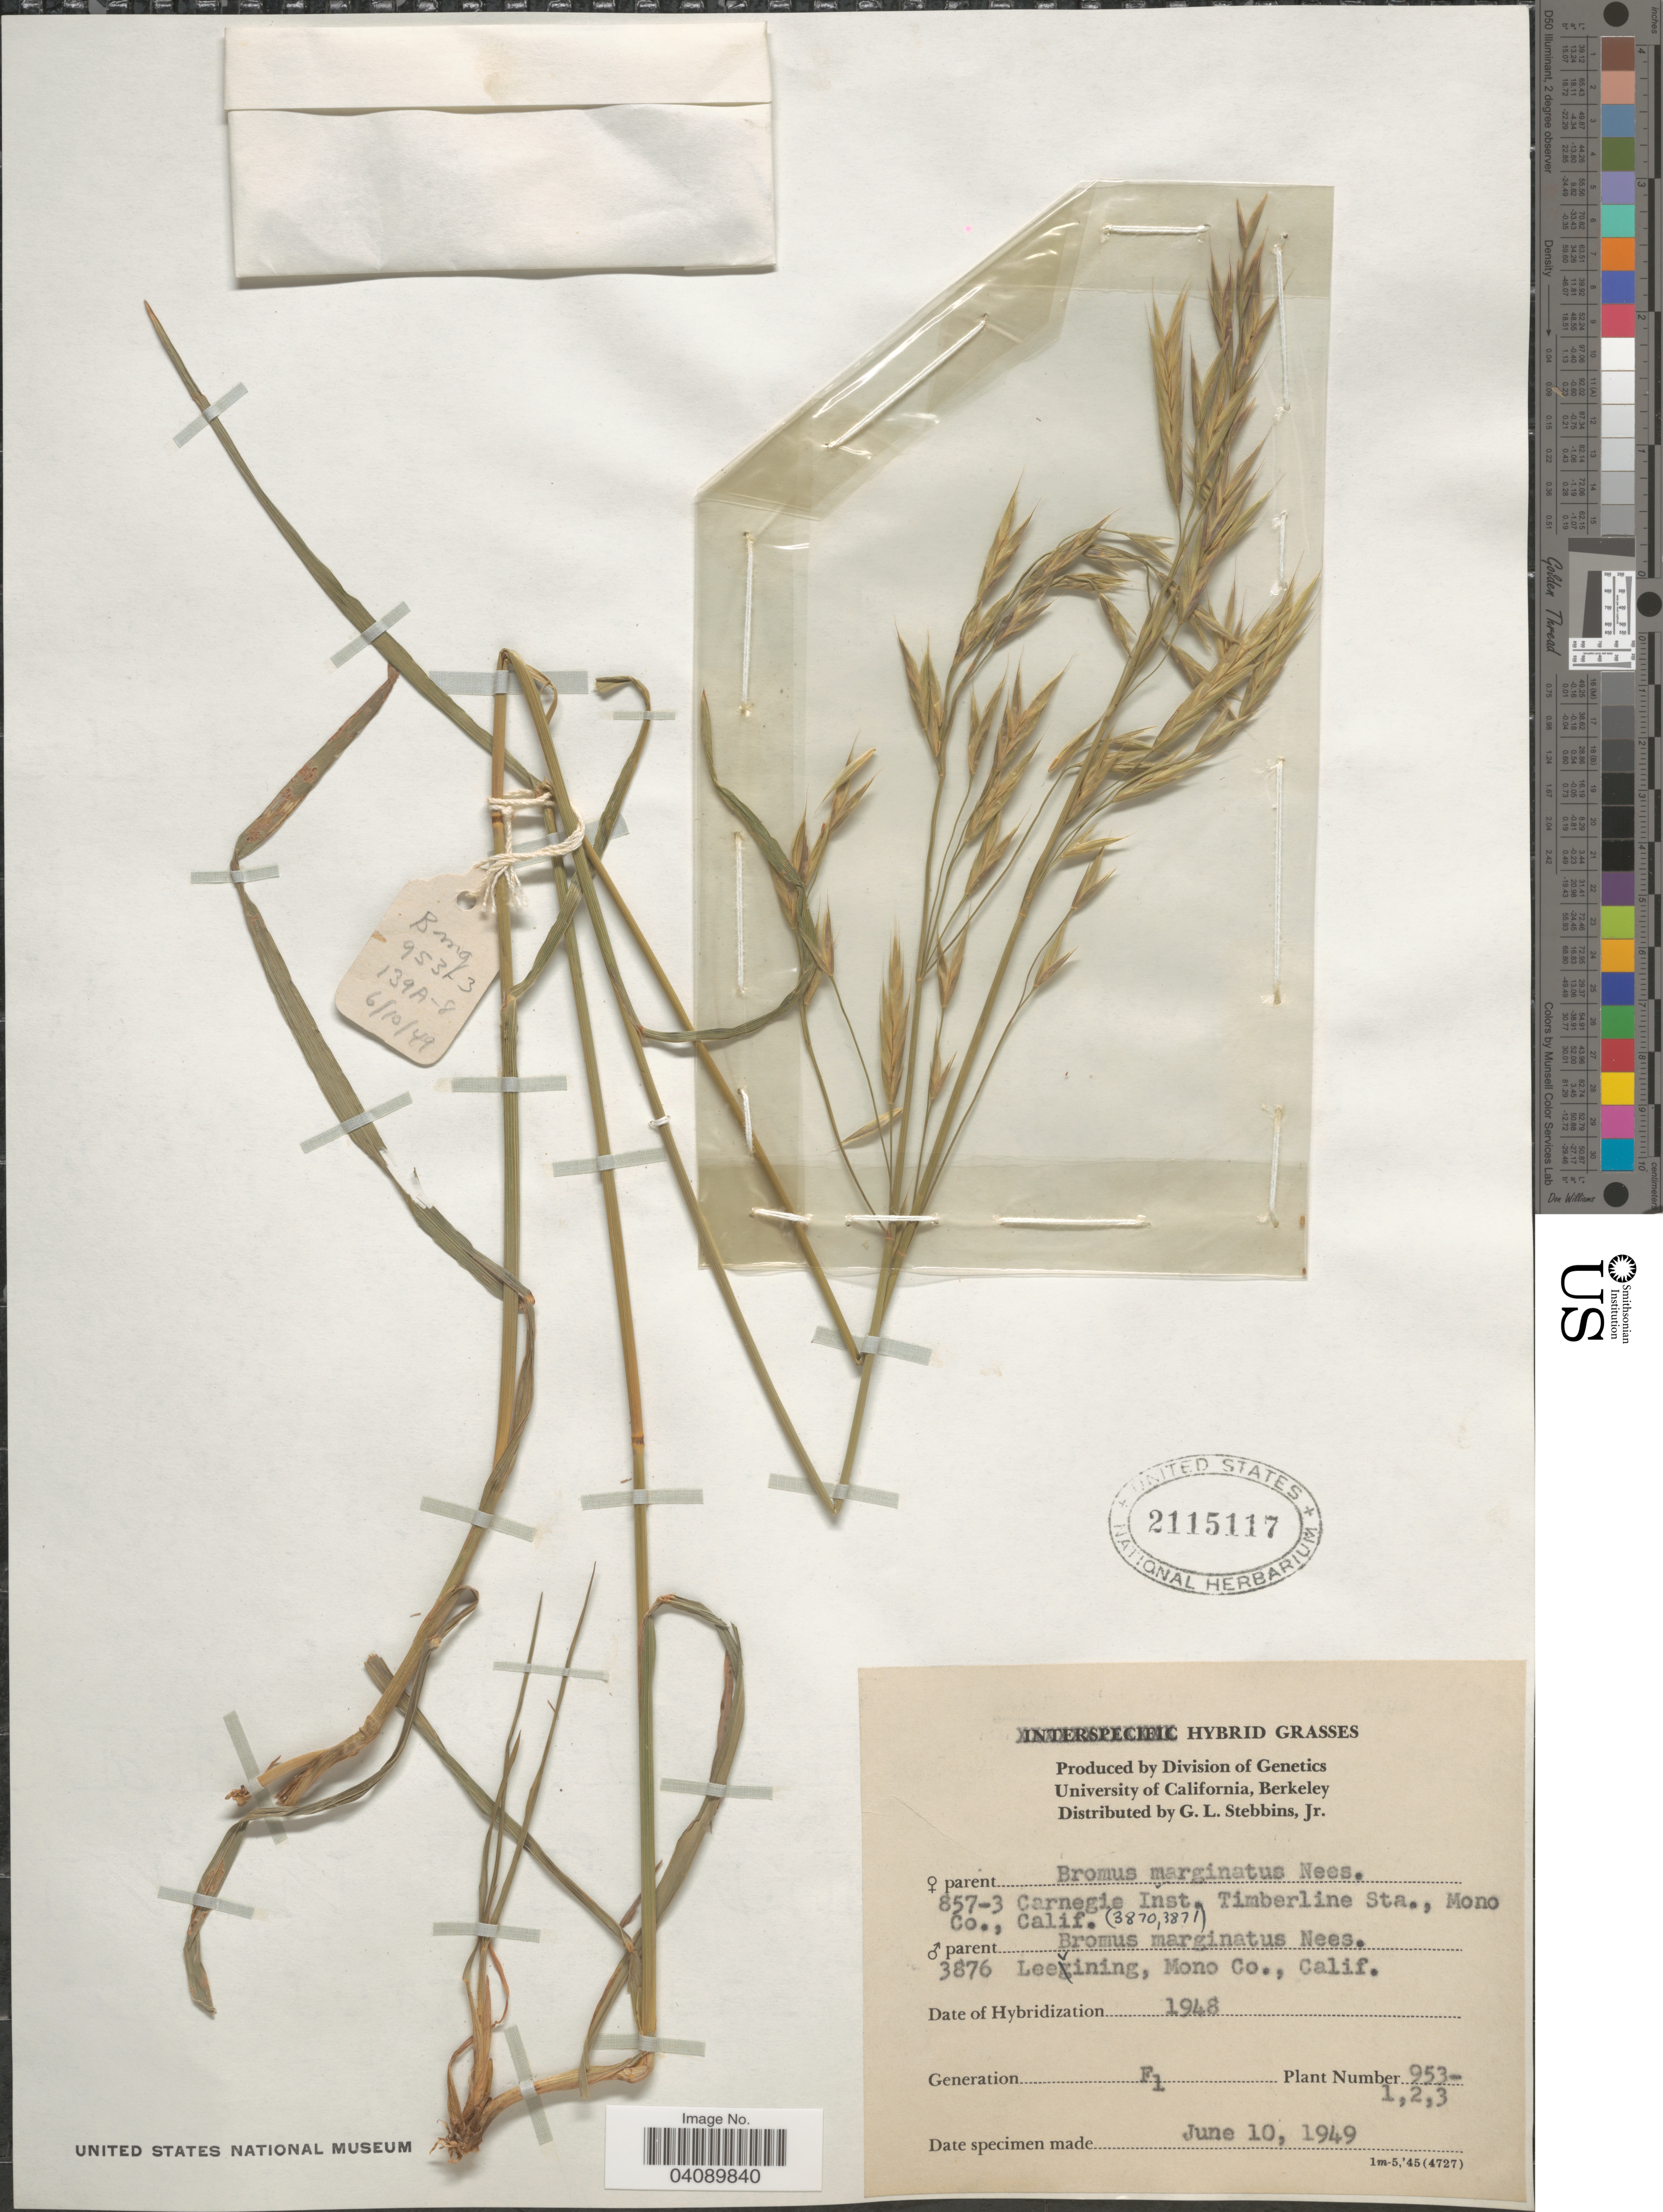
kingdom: Plantae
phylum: Tracheophyta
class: Liliopsida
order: Poales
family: Poaceae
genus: Bromus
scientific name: Bromus marginatus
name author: Nees ex Steud.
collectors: G. L. Stebbins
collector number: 953-1,2,3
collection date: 1949-06-10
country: United States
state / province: California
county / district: Alameda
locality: University of California, Berkeley.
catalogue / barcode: US 2115117